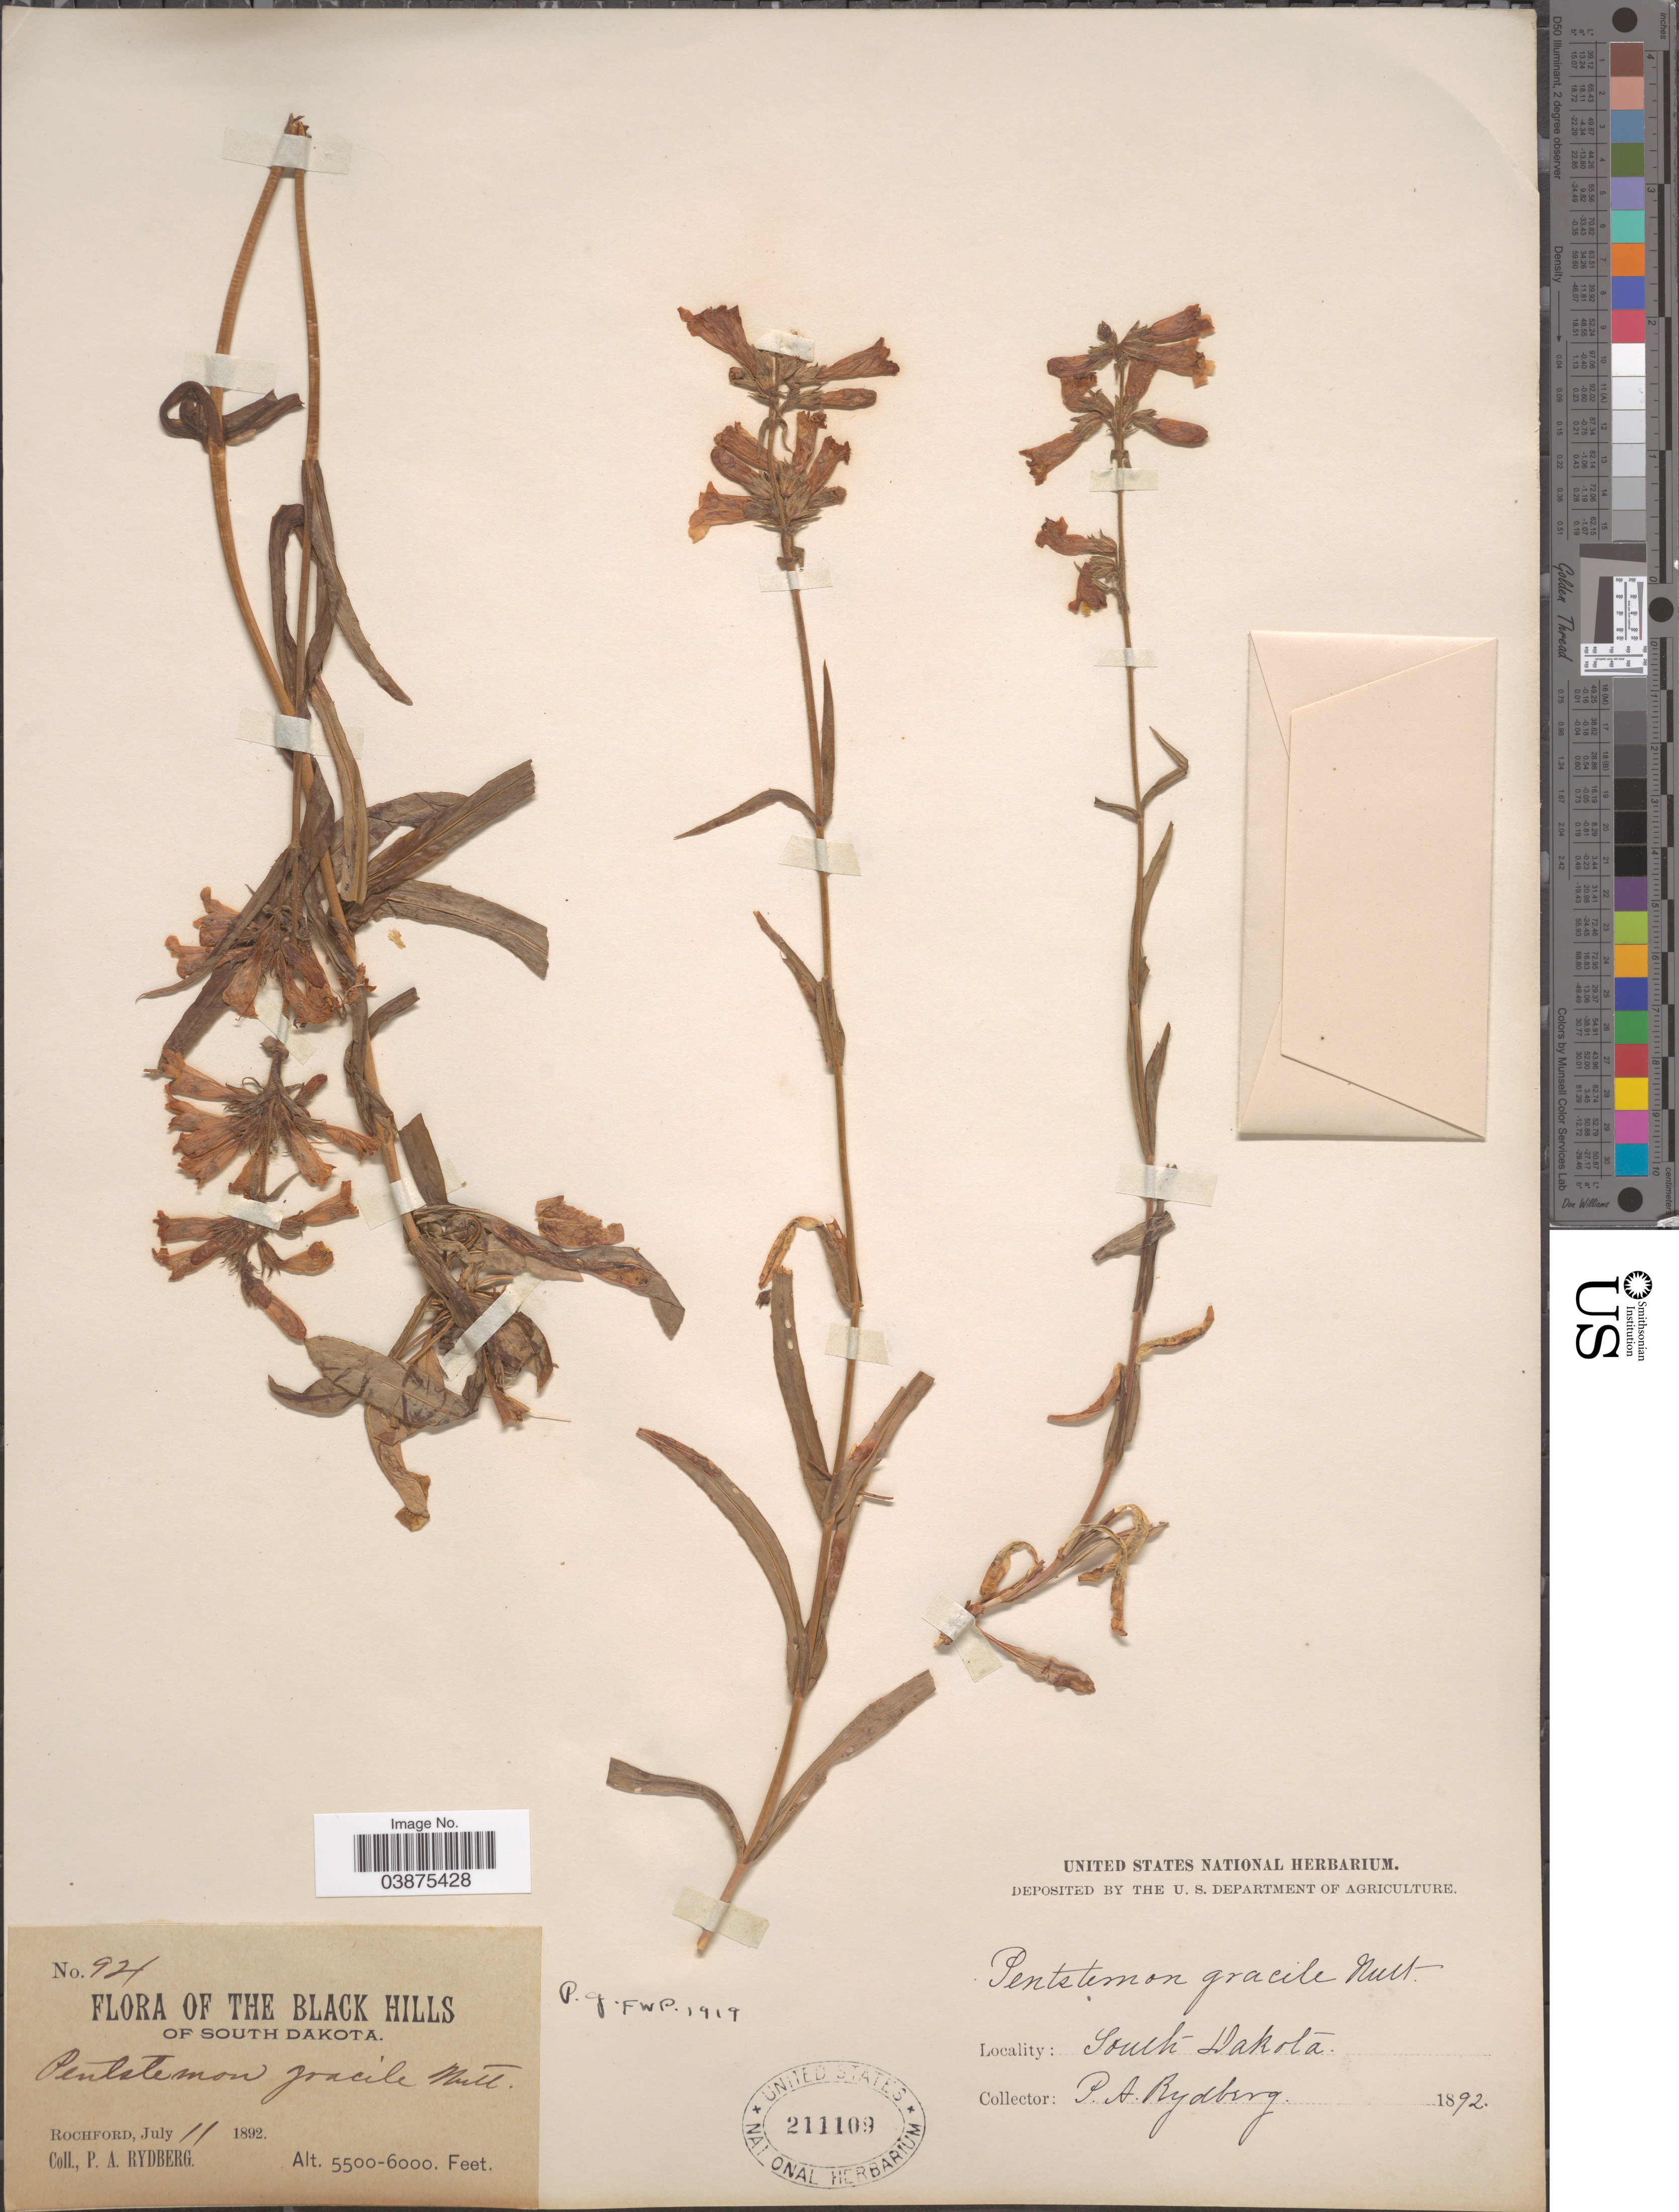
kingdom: Plantae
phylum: Tracheophyta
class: Magnoliopsida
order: Lamiales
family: Plantaginaceae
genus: Penstemon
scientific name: Penstemon gracilis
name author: Nutt.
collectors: P. A. Rydberg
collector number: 921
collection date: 1892-07-11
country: United States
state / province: South Dakota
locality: The Black Hills. Rochford.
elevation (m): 1676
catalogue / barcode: US 211109